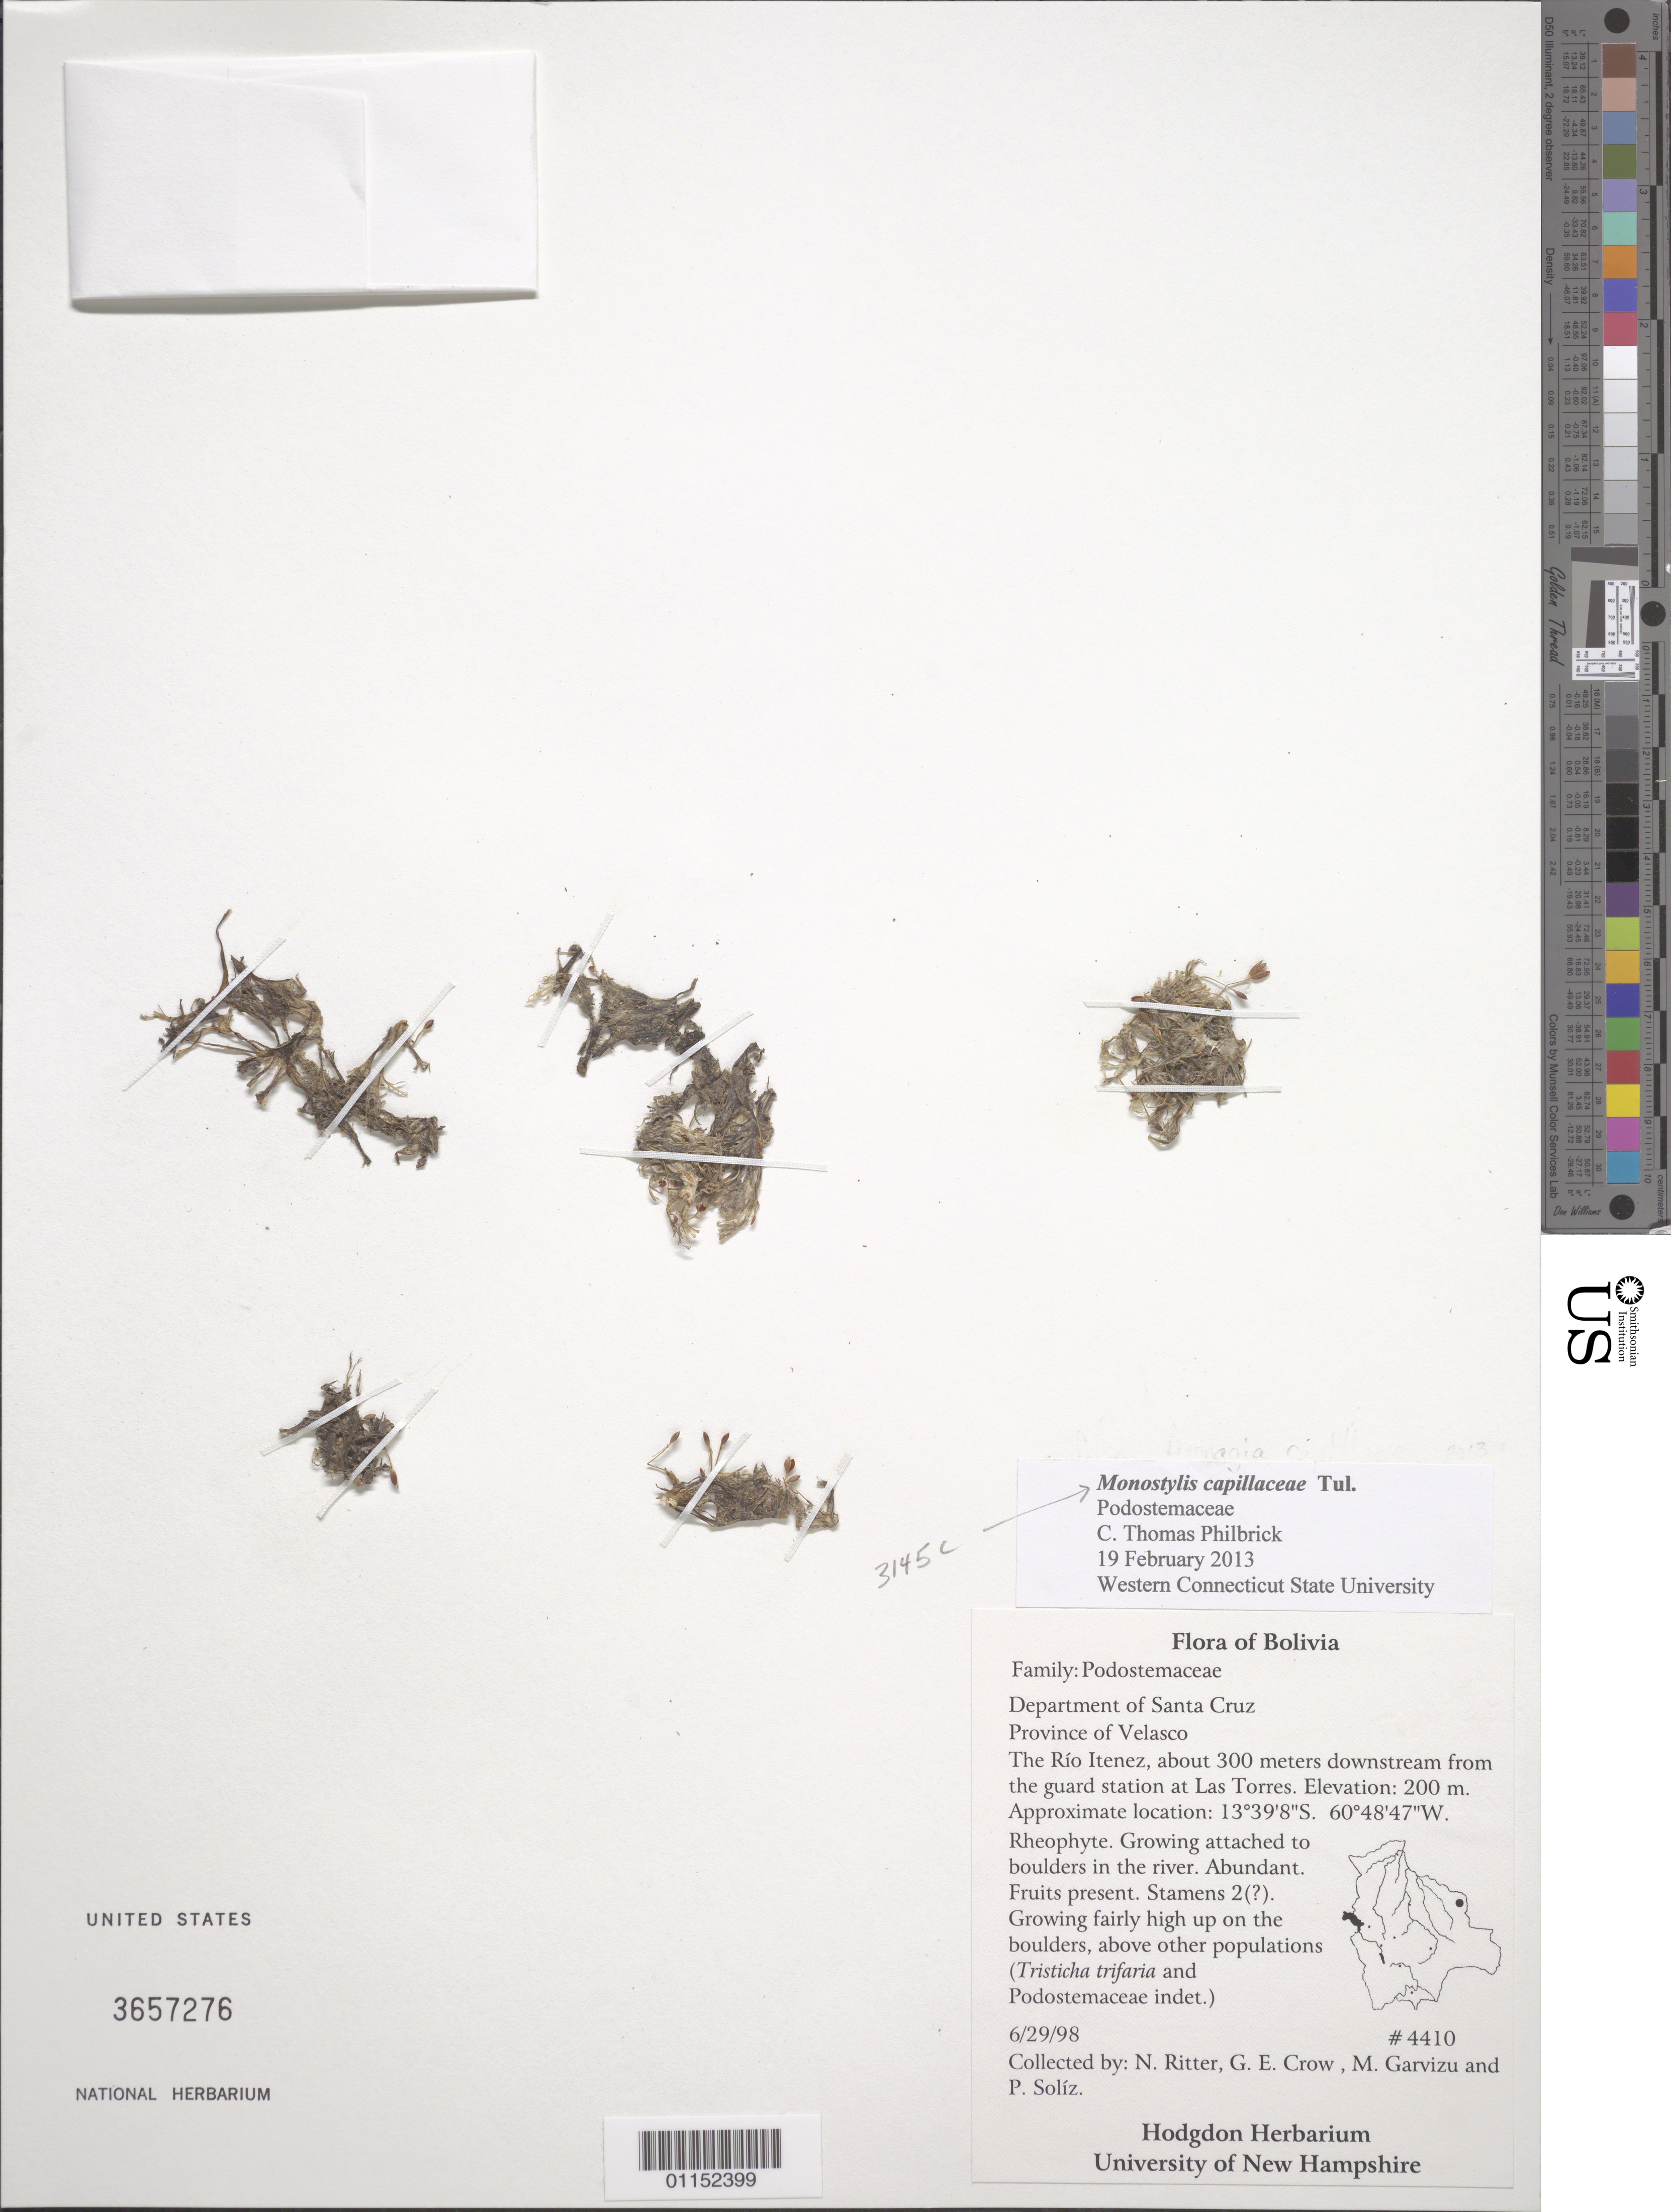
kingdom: Plantae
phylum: Tracheophyta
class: Magnoliopsida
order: Malpighiales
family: Podostemaceae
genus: Lophogyne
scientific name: Lophogyne royenella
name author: C.P. Bove & C.T. Philbrick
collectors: N. Ritter, G. E. Crow, M. Garvizu & P. Soliz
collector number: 4410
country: Bolivia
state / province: Santa Cruz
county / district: Velasco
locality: The Rio Itenez, about 300 m downstream from the guard station at Las Torres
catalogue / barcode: US 3657276